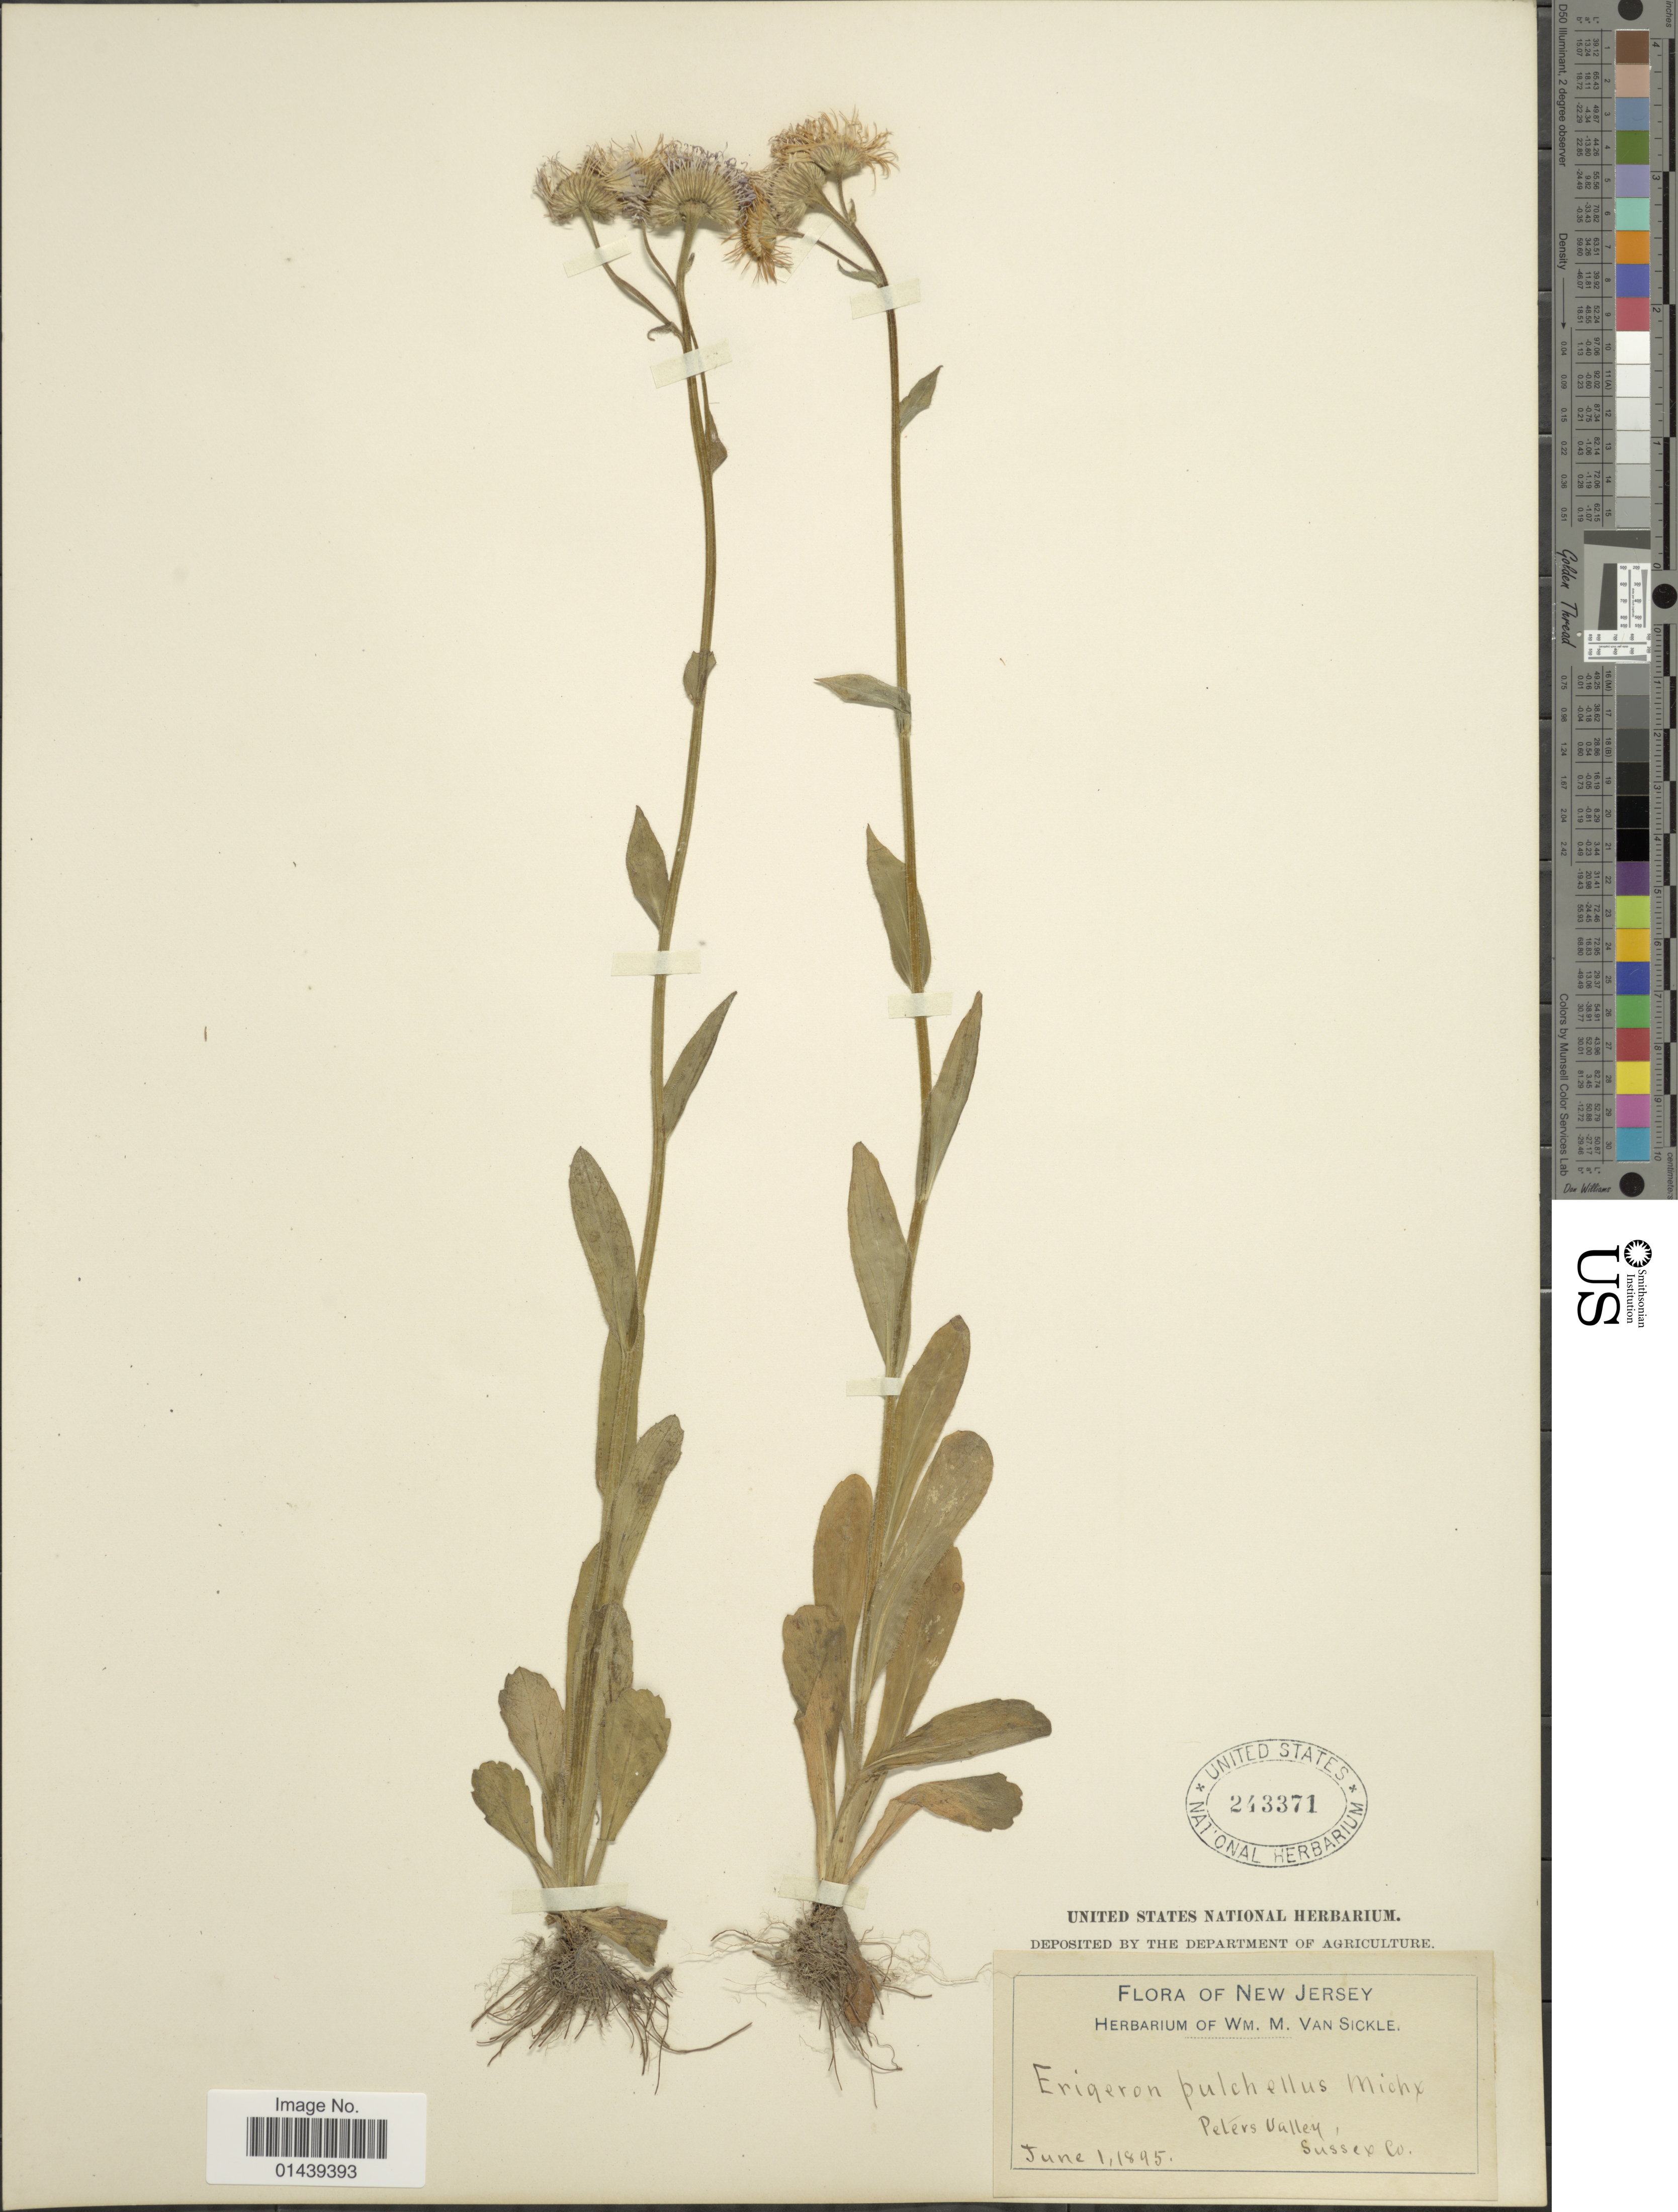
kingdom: Plantae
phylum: Tracheophyta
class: Magnoliopsida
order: Asterales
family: Asteraceae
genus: Erigeron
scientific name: Erigeron pulchellus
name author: Michx.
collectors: ex herb. Wm. M. Van Sickle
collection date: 1895-06-01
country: United States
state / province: New Jersey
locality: Peters Valley, Sussex Co.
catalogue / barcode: US 243371